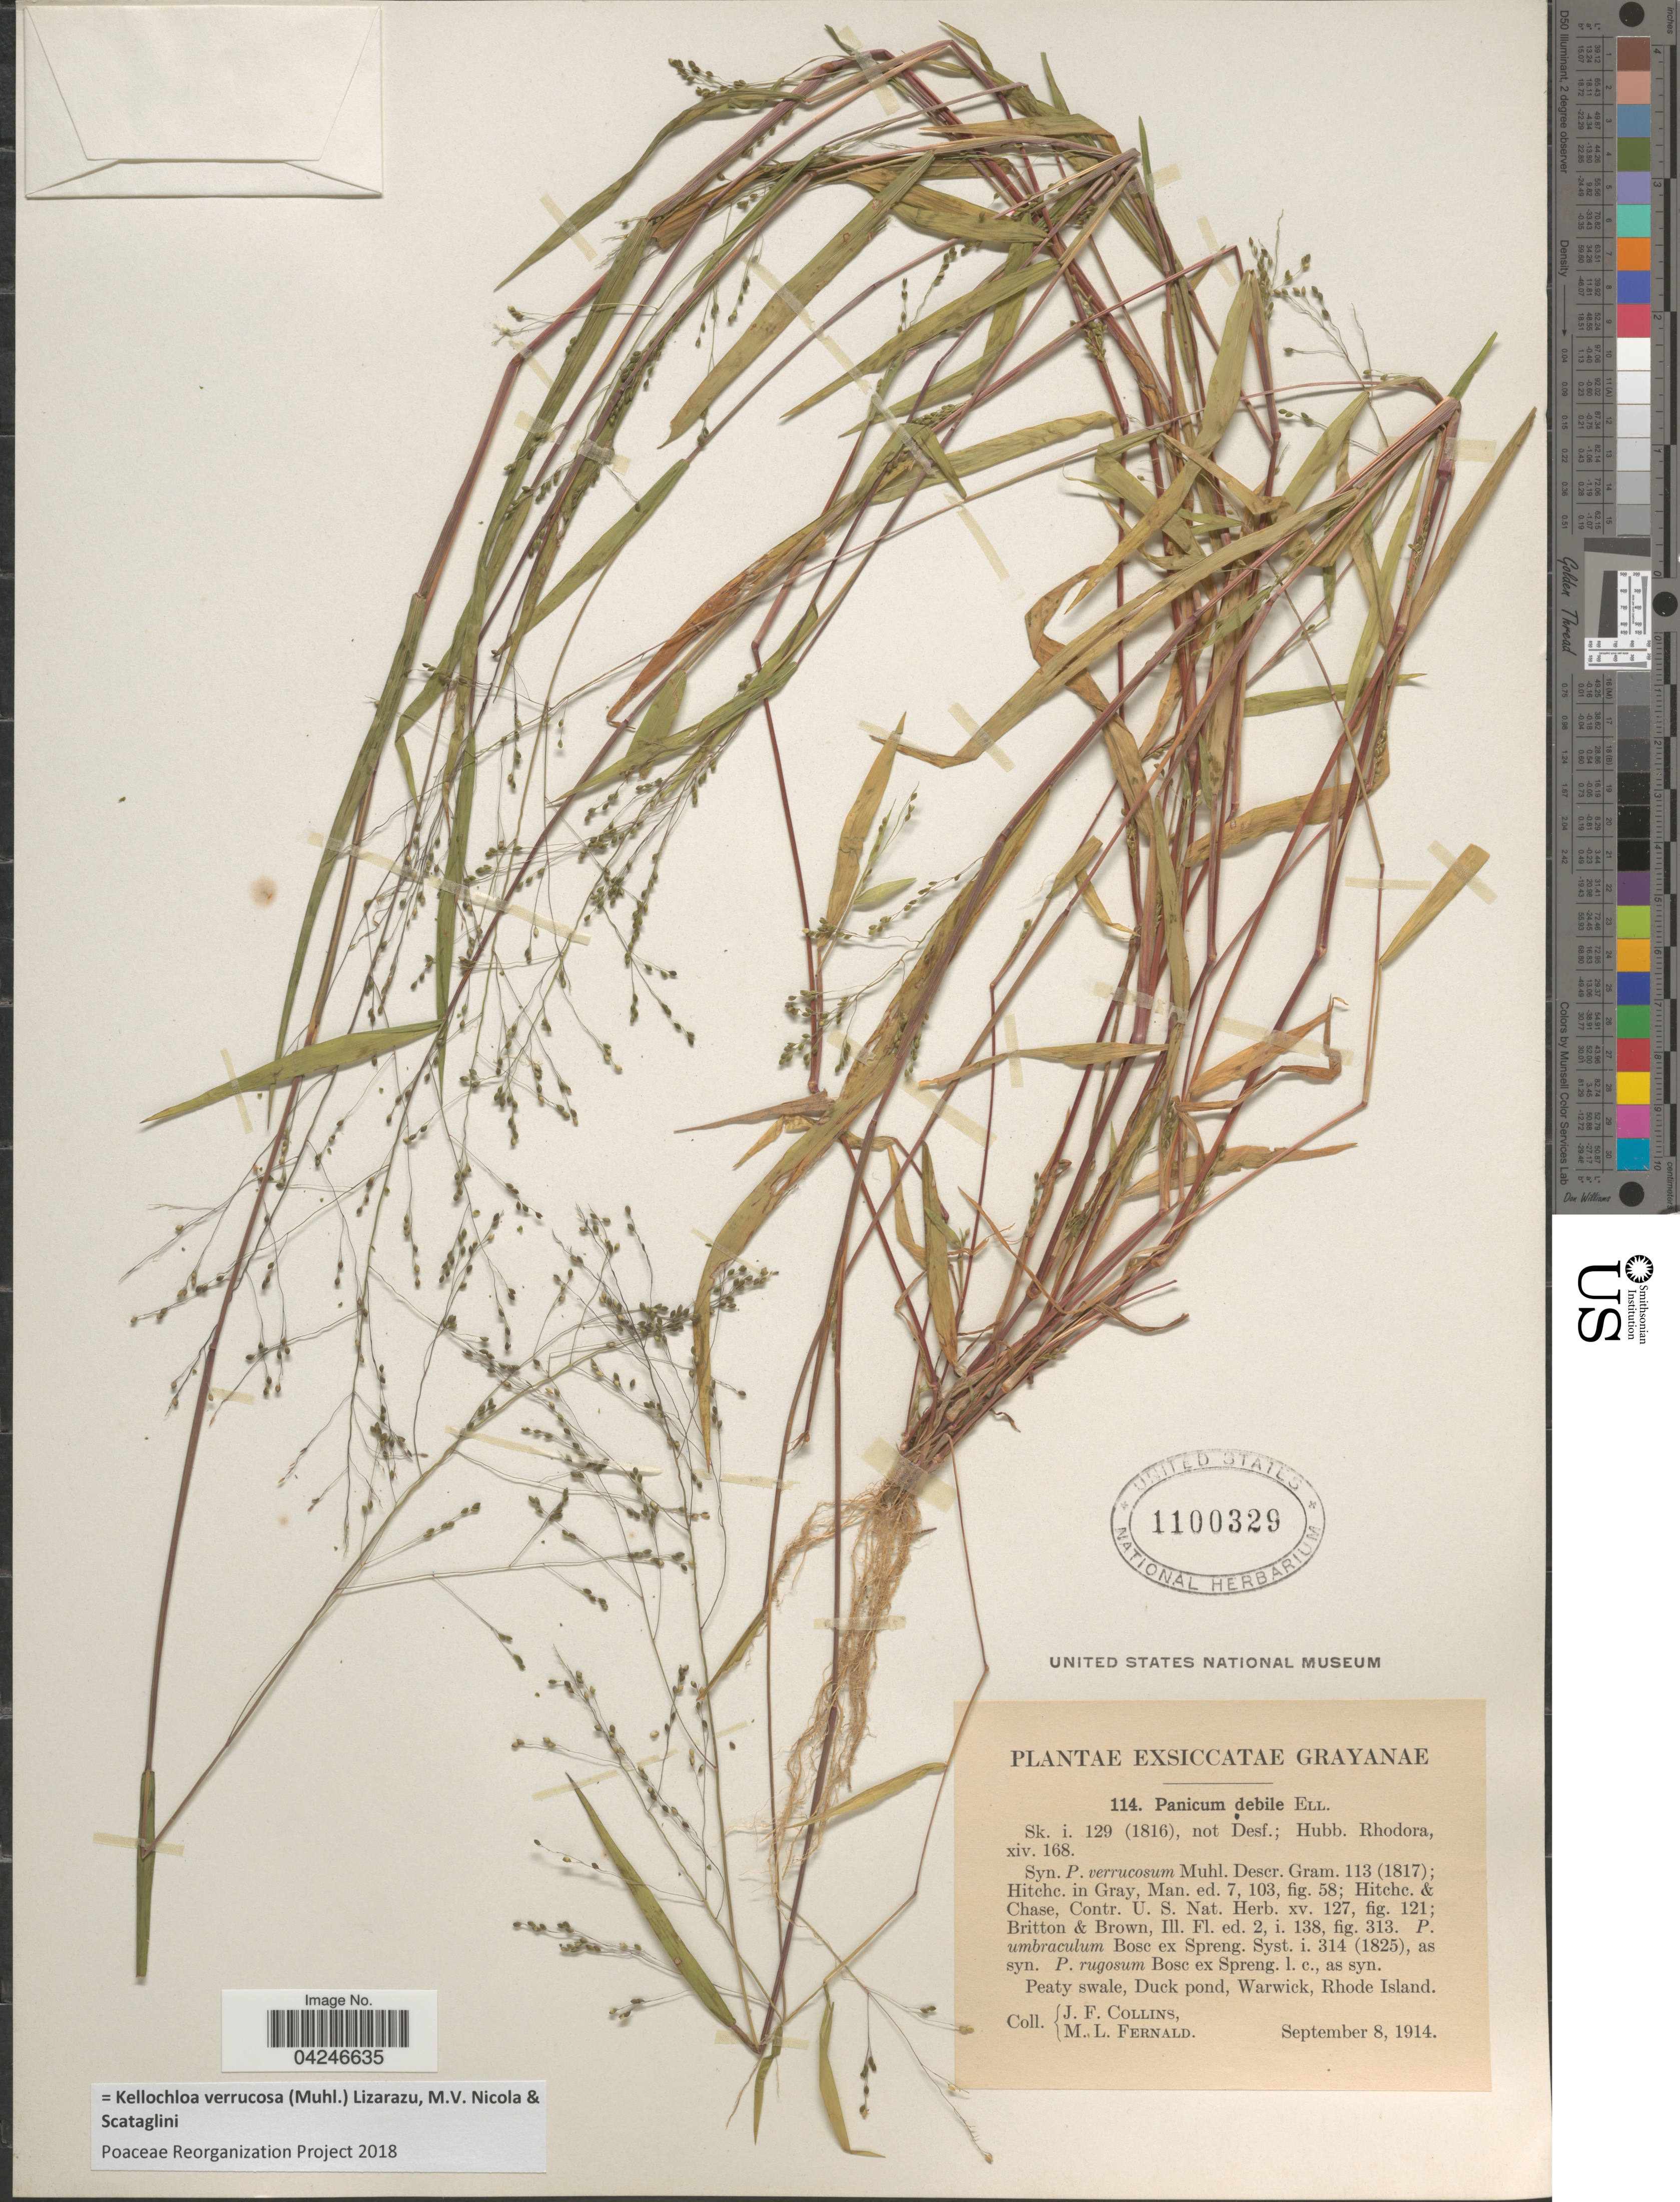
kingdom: Plantae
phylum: Tracheophyta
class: Liliopsida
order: Poales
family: Poaceae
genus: Kellochloa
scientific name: Kellochloa verrucosa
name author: (Muhl.) Lizarazu et al.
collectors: J. Collins & M. L. Fernald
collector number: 114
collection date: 1914-09-08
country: United States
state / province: Rhode Island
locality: Warwick.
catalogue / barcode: US 1100329